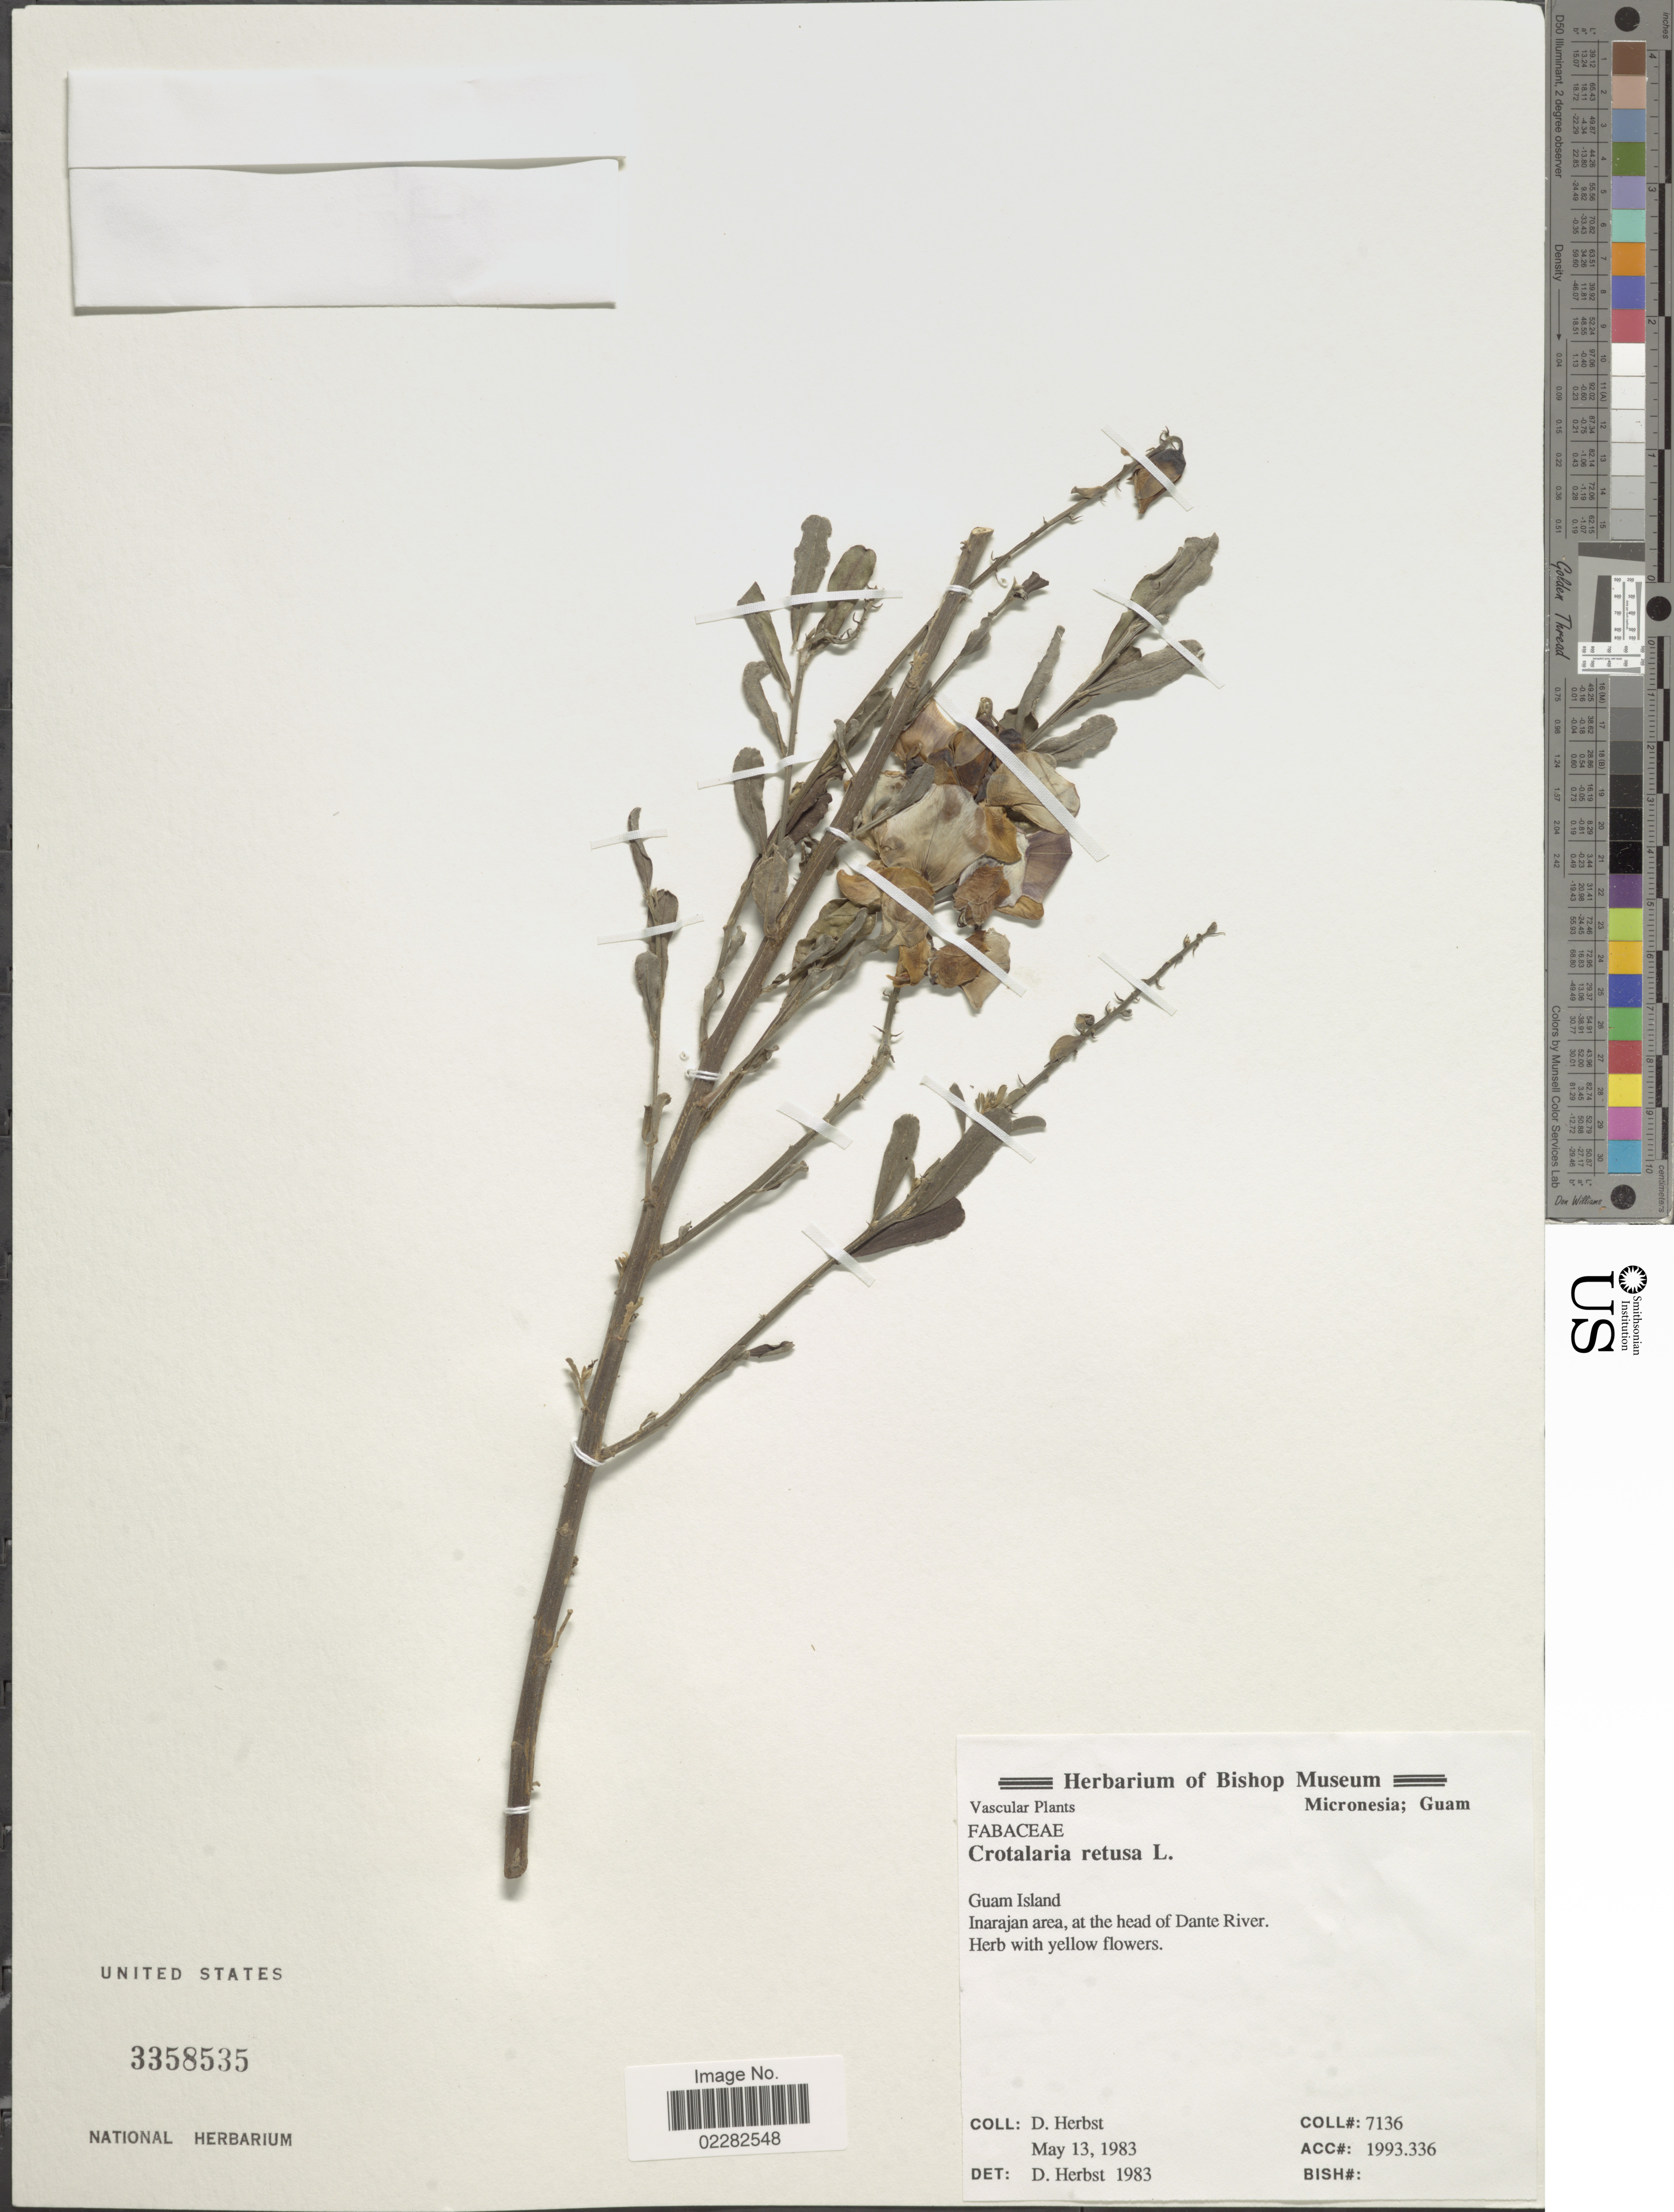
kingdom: Plantae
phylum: Tracheophyta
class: Magnoliopsida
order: Fabales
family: Fabaceae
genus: Crotalaria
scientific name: Crotalaria retusa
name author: L.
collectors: D. Herbst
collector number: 7136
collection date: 1983-05-13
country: Guam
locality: Micronesia; Guam Island, Inarajan area, at the head of Dante River.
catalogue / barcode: US 3358535